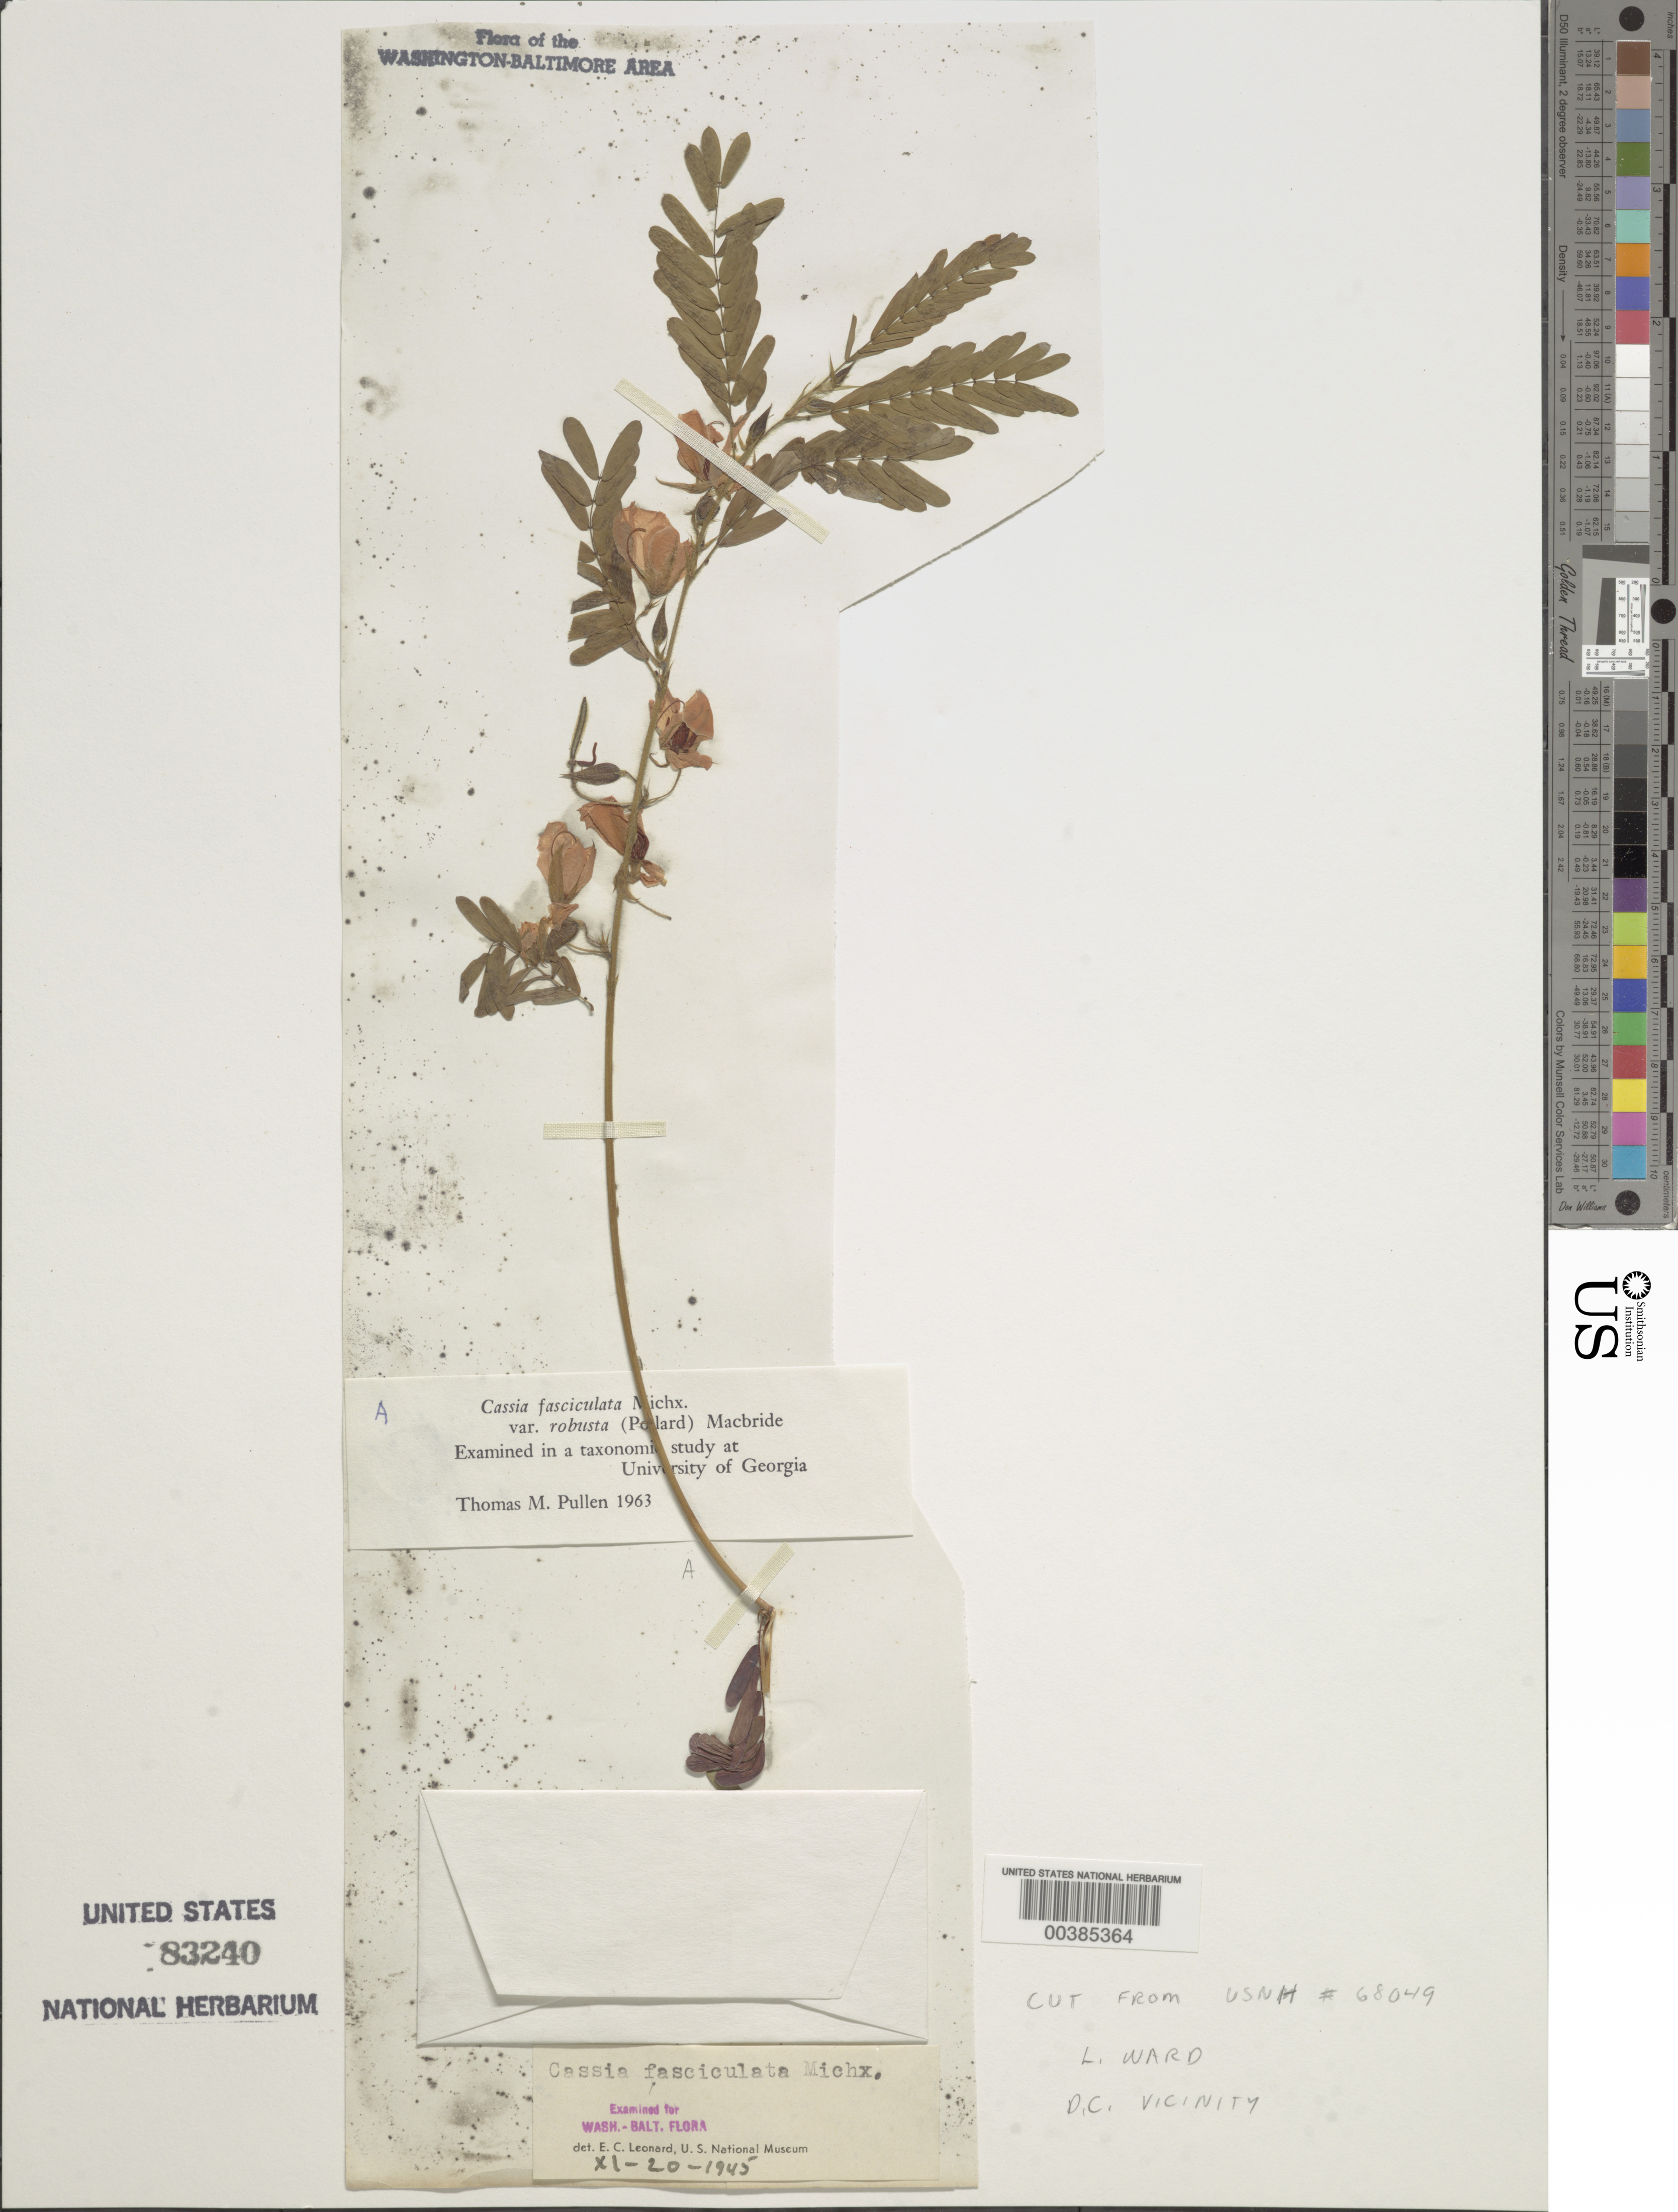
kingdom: Plantae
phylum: Tracheophyta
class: Magnoliopsida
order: Fabales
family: Fabaceae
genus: Chamaecrista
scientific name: Chamaecrista fasciculata var. robusta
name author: (Pollard) Moldenke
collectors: L. F. Ward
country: United States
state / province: District of Columbia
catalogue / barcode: US 83240